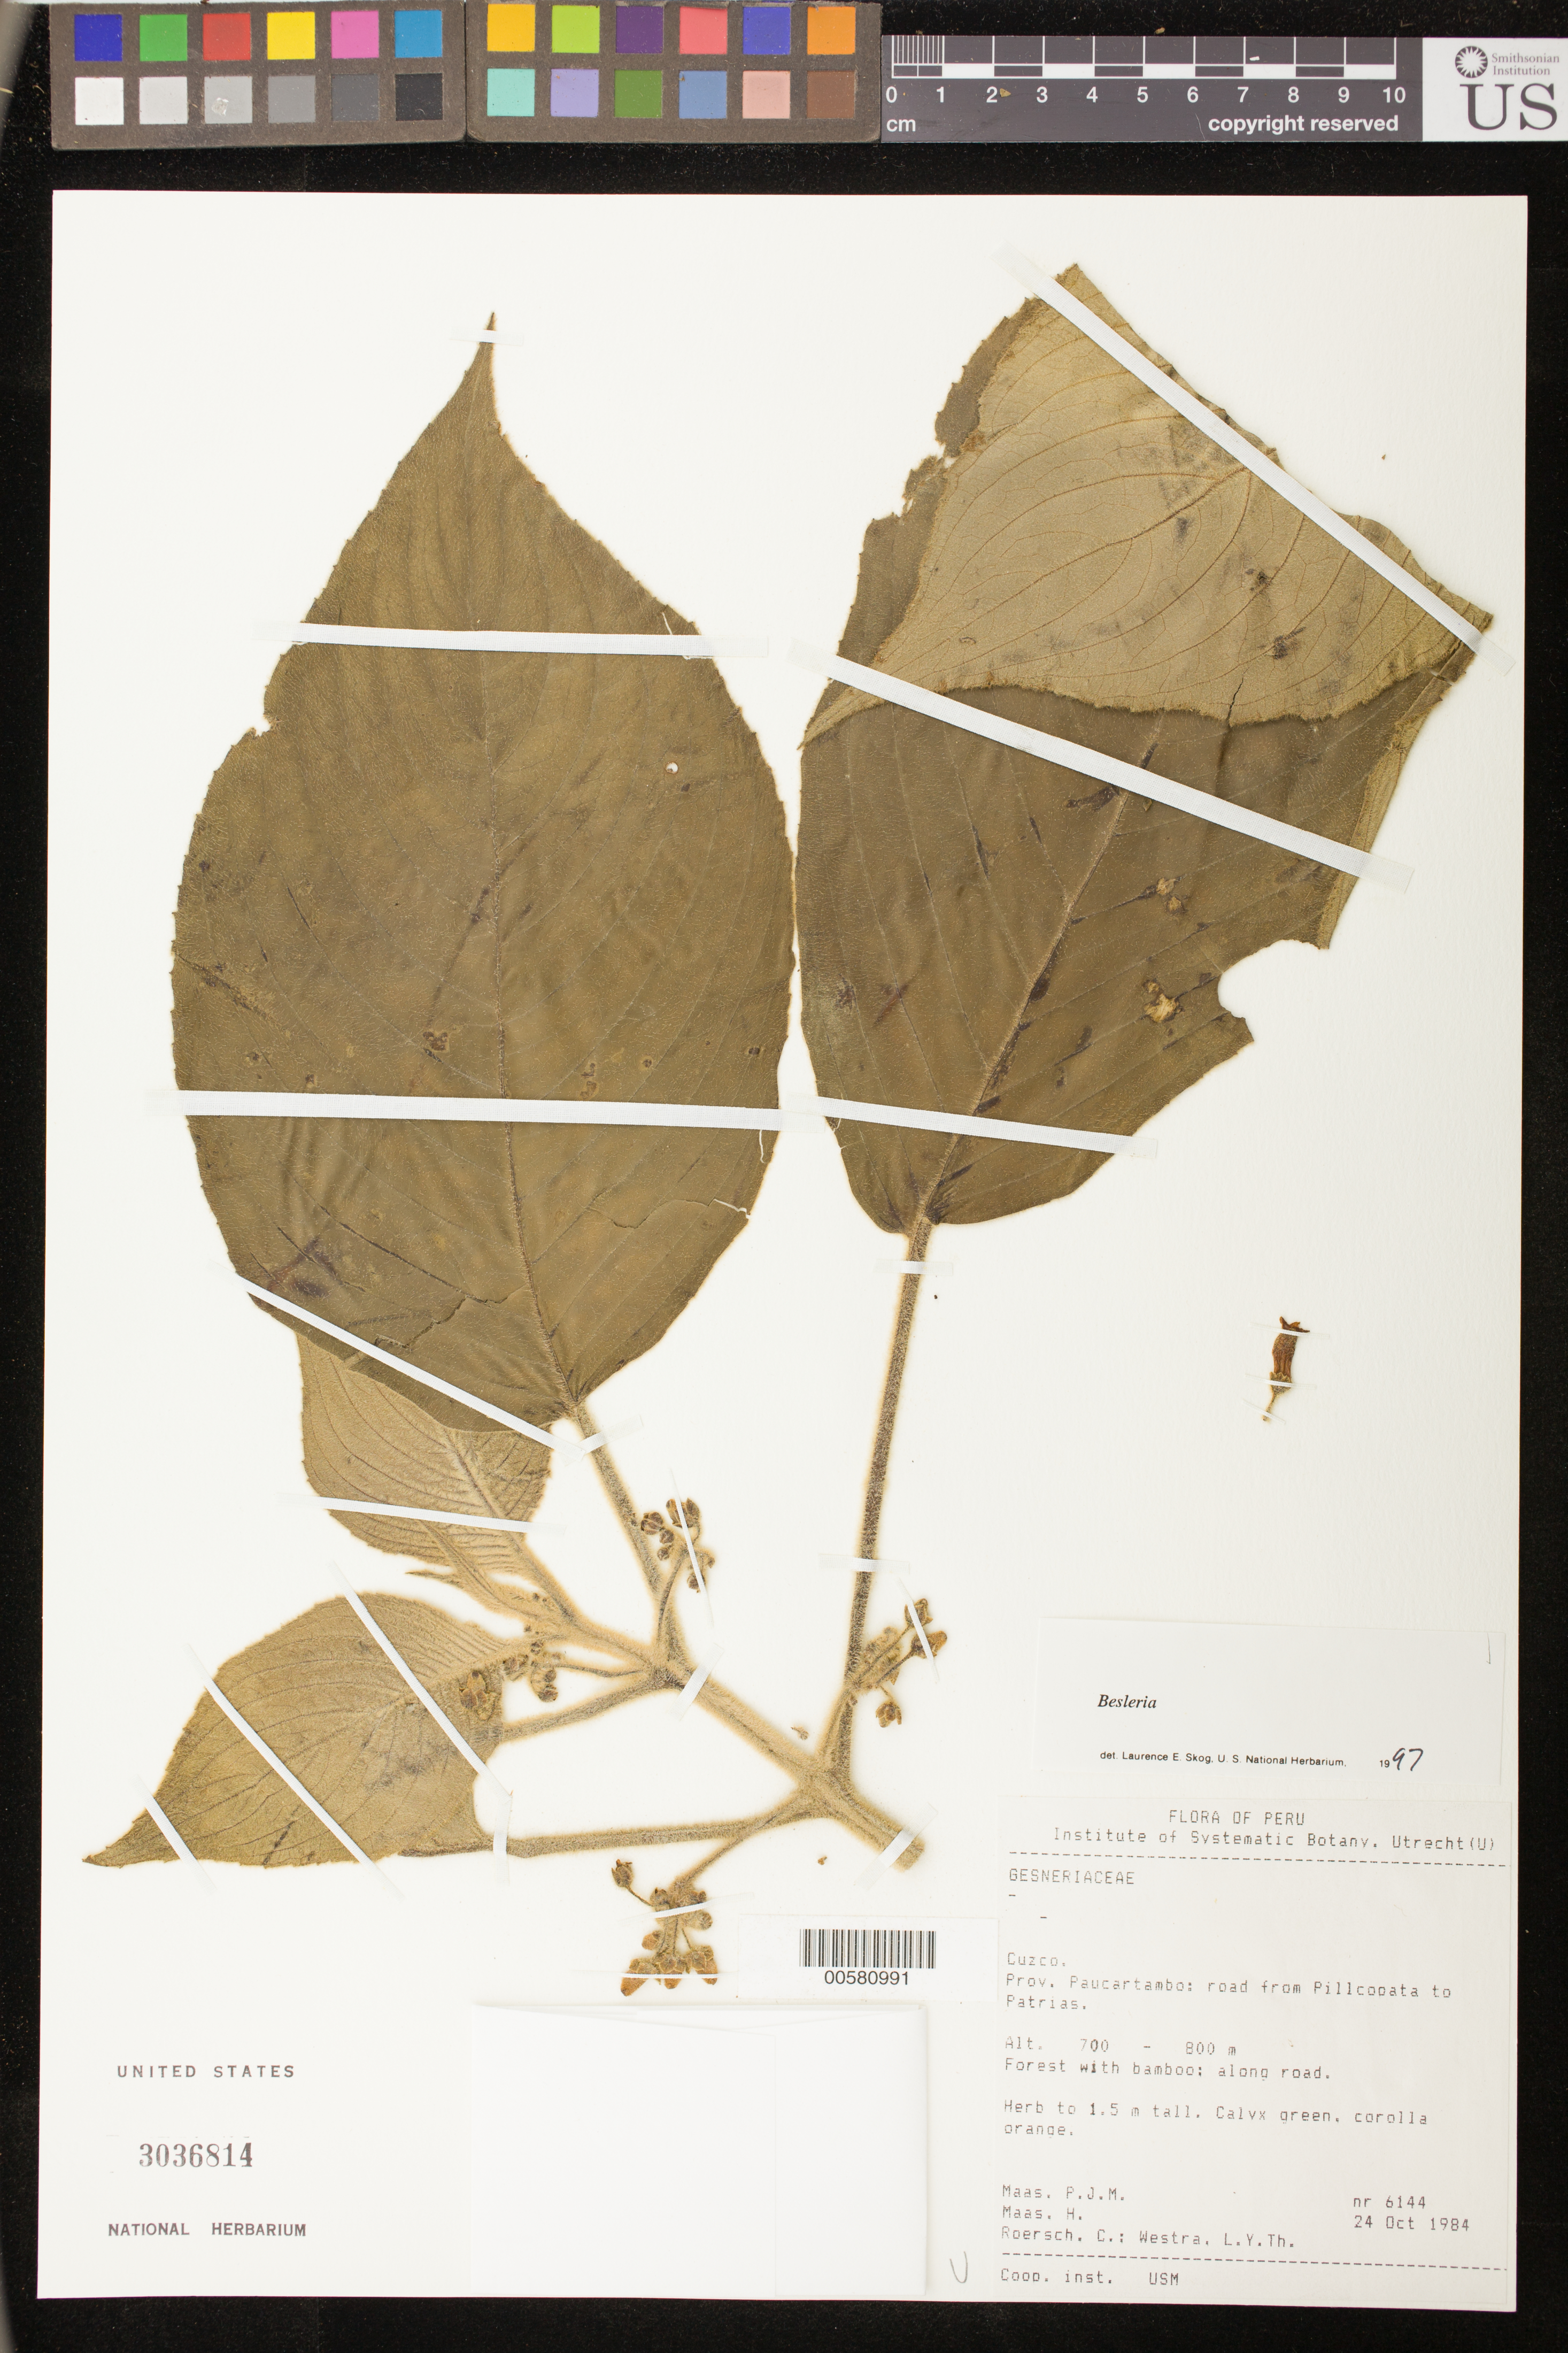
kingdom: Plantae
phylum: Tracheophyta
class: Magnoliopsida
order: Lamiales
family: Gesneriaceae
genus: Besleria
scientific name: Besleria sp.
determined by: Skog, Laurence E.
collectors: P. Maas, H. Maas, C. Roersch & L. Y. T. Westra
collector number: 6144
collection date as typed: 24 Oct 1984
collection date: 1984-10-24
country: Peru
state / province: Cusco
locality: Prov. Paucartambo; road from Pillcopata to Patrias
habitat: Forest with bamboo; along road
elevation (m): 700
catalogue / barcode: US 3036814